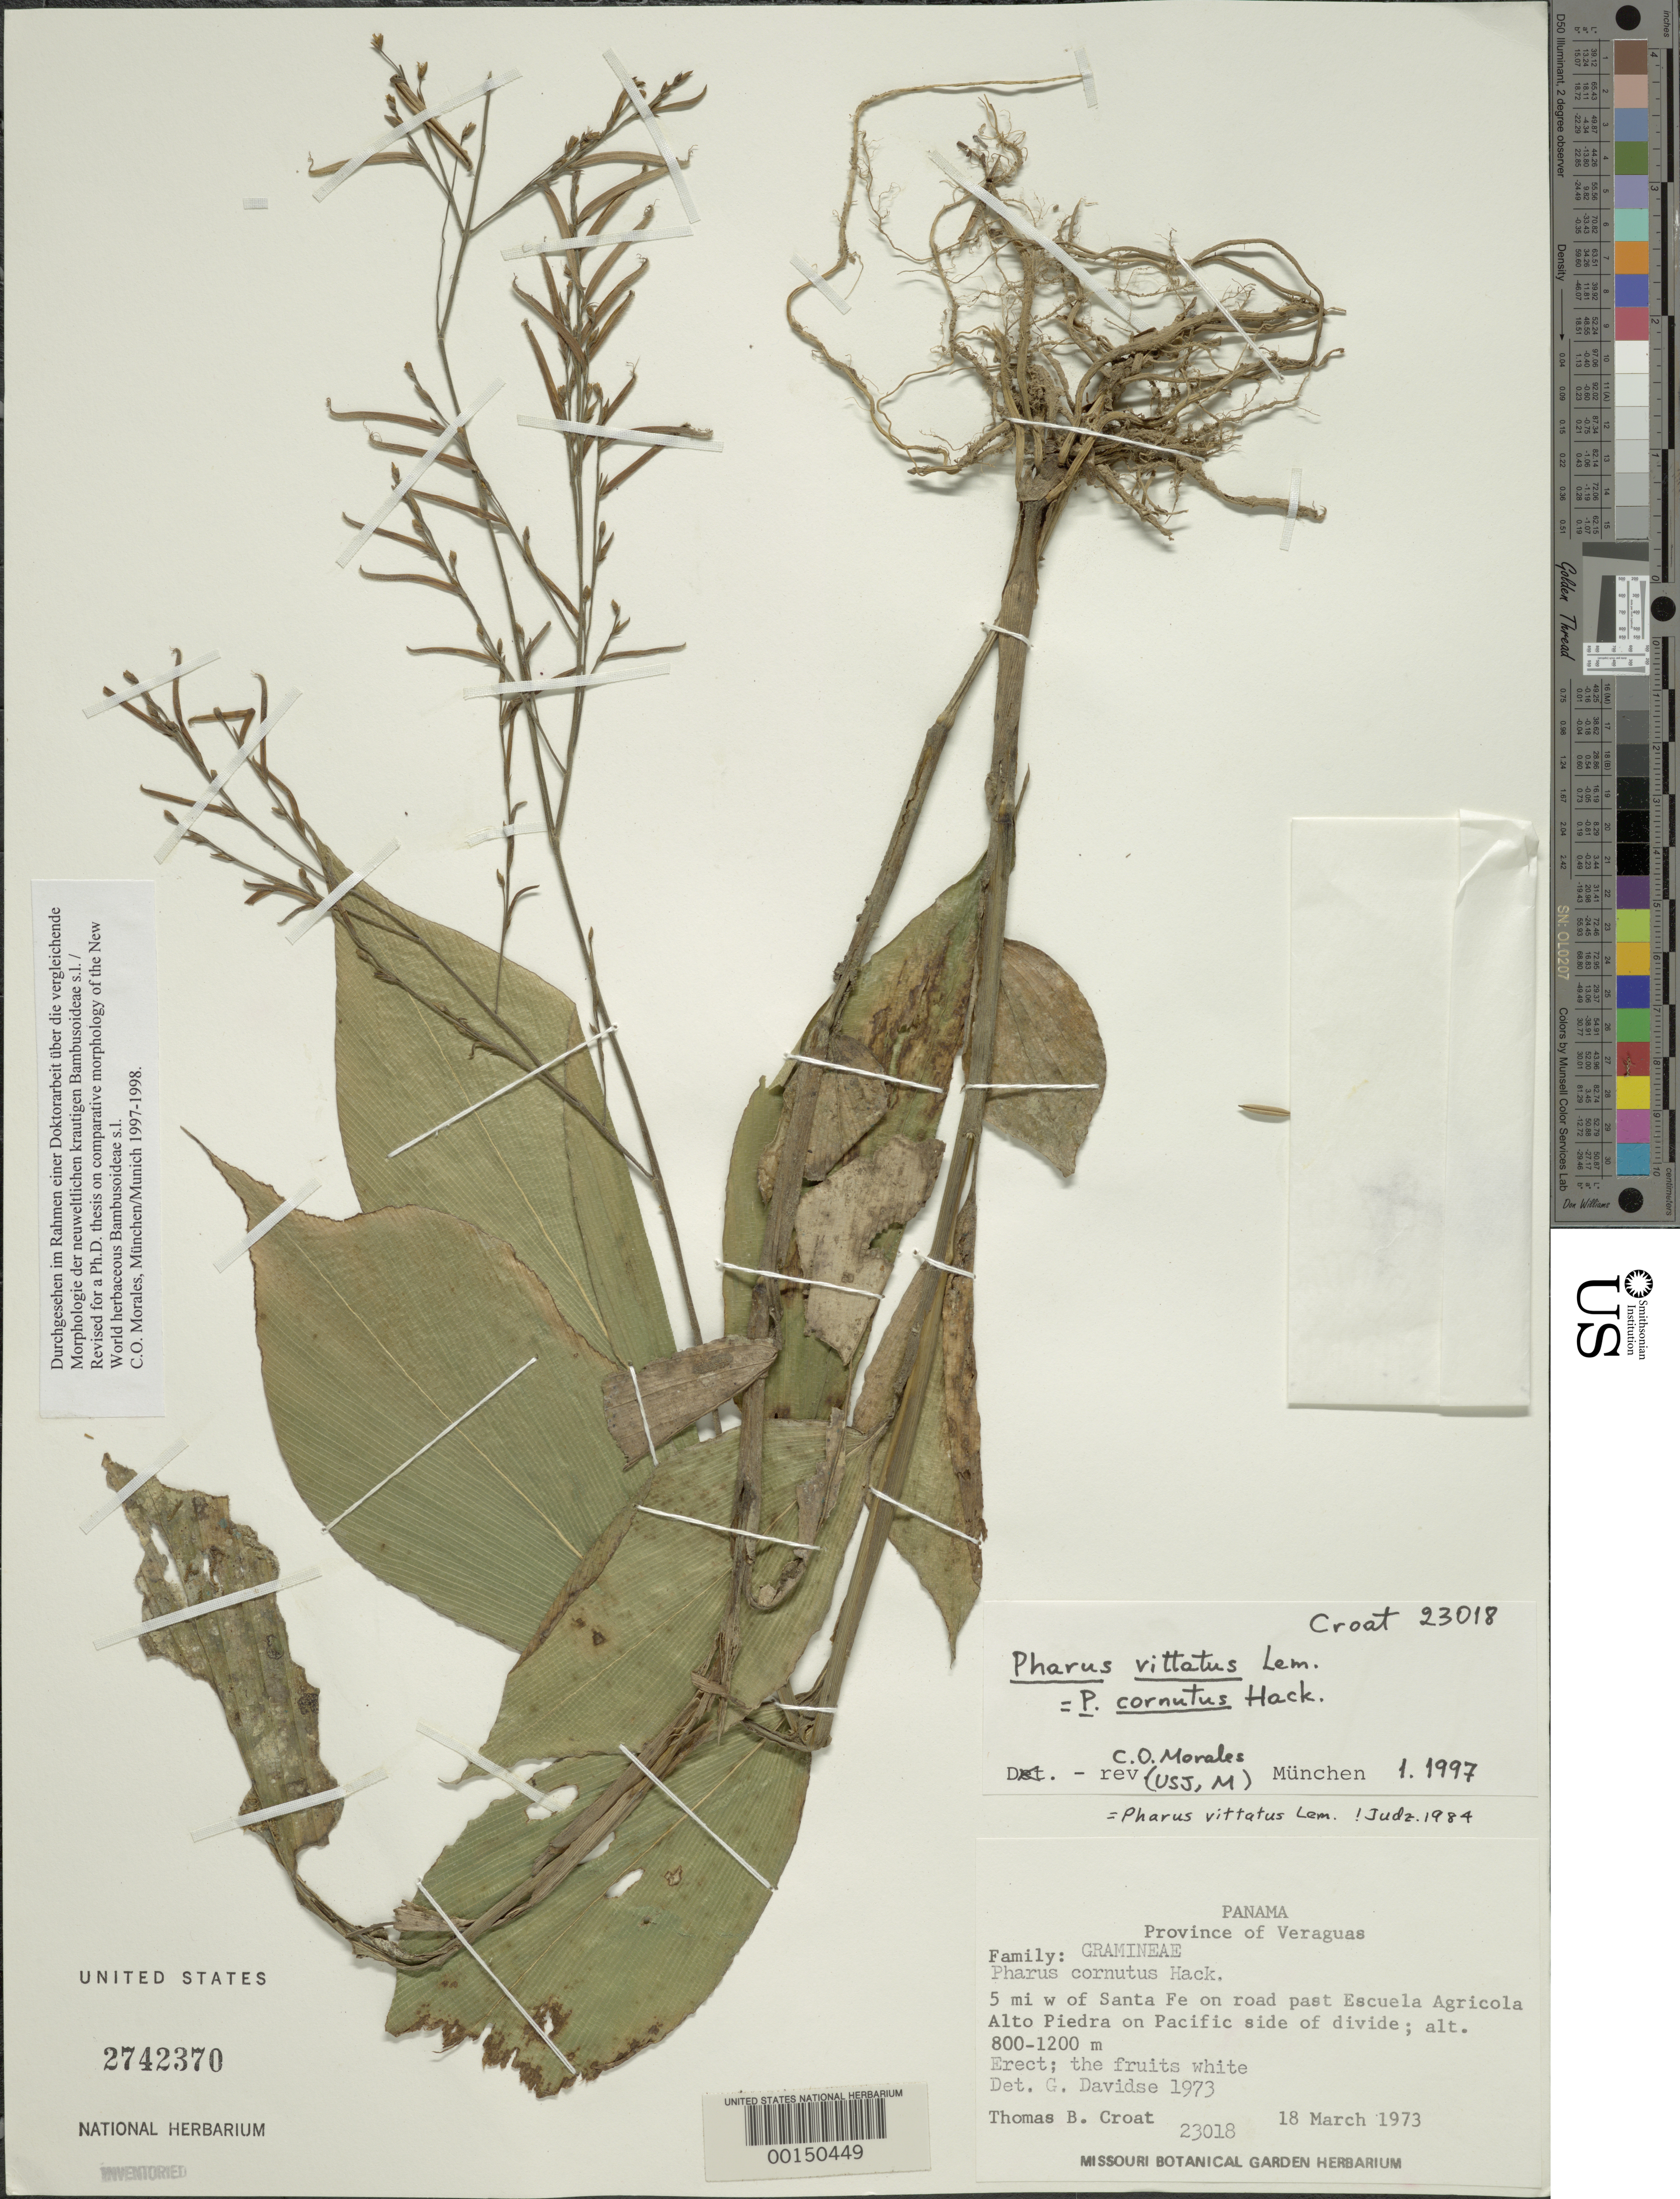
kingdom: Plantae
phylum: Tracheophyta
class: Liliopsida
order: Poales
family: Poaceae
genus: Pharus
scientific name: Pharus vittatus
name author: Lem.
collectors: T. B. Croat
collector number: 23018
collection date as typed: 18 Mar 1973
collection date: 1973-03-18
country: Panama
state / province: Veraguas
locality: Santa Fe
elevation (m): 800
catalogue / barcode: US 2742370